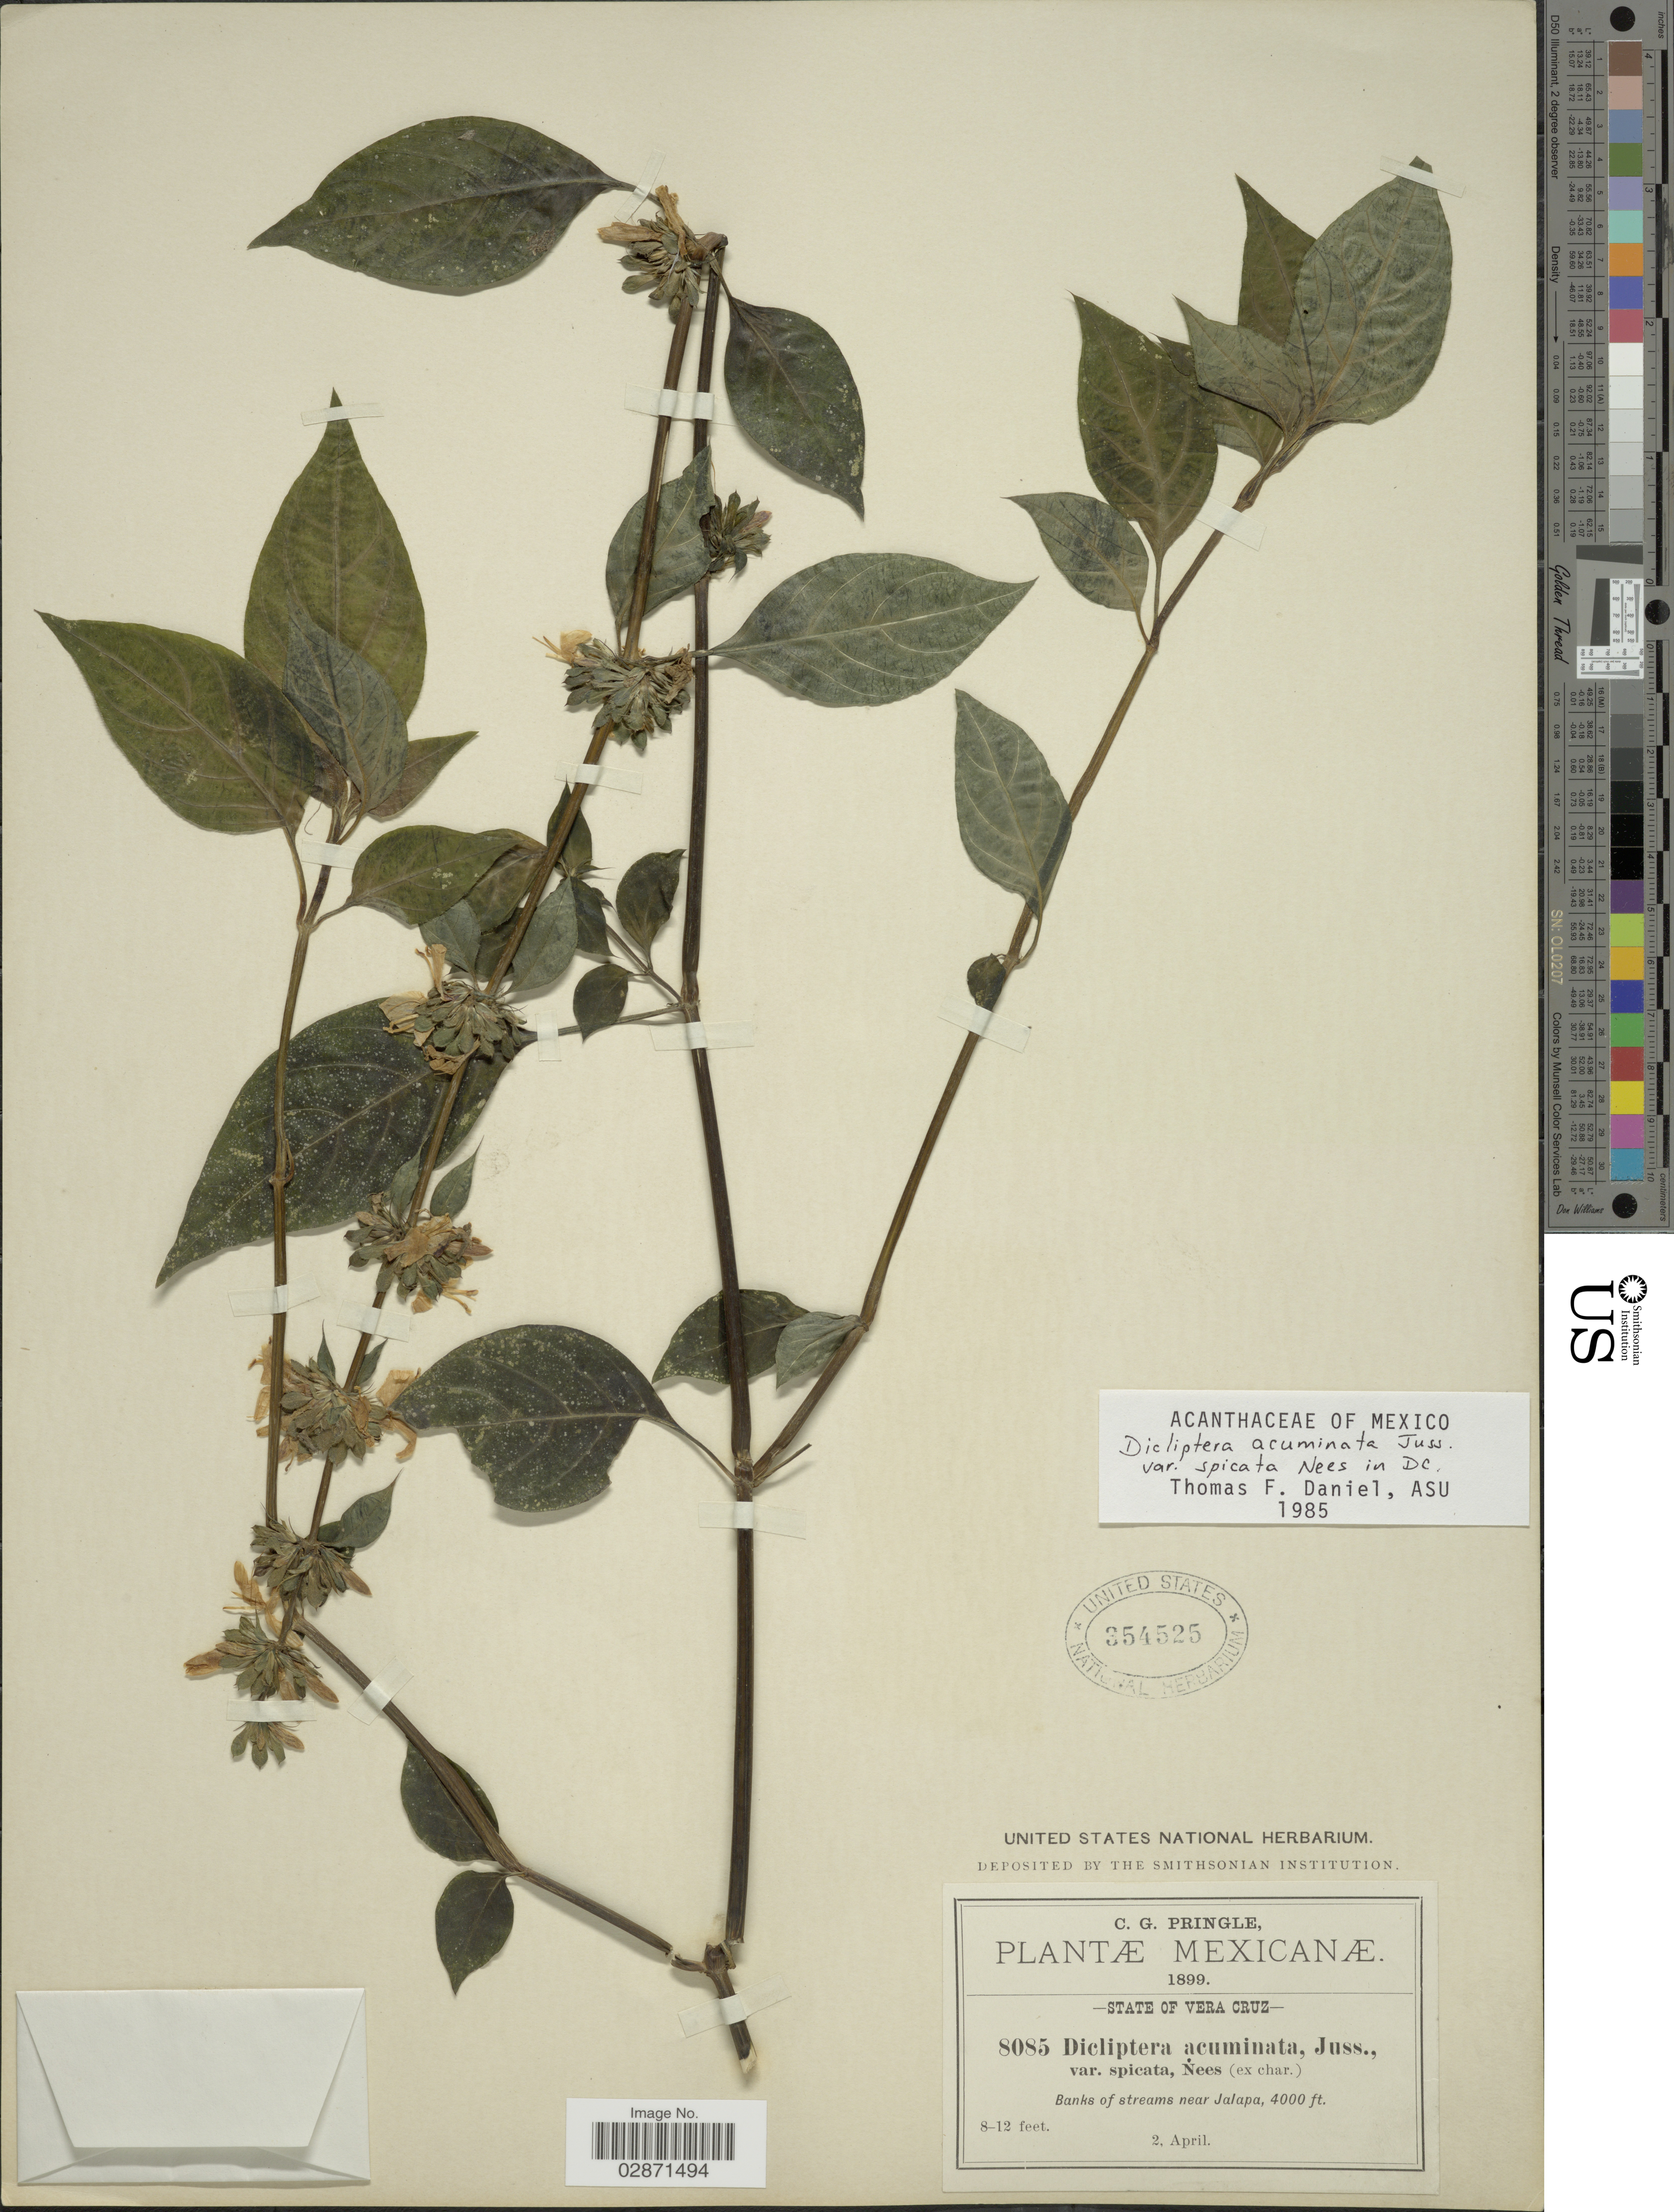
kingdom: Plantae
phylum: Tracheophyta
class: Magnoliopsida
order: Lamiales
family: Acanthaceae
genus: Dicliptera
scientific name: Dicliptera acuminata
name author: (Ruiz & Pav.) Juss.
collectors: C. G. Pringle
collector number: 8085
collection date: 1899-04-02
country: Mexico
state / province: Veracruz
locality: Vera Cruz. Banks of streams near Jalapa.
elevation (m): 1219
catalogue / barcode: US 354525